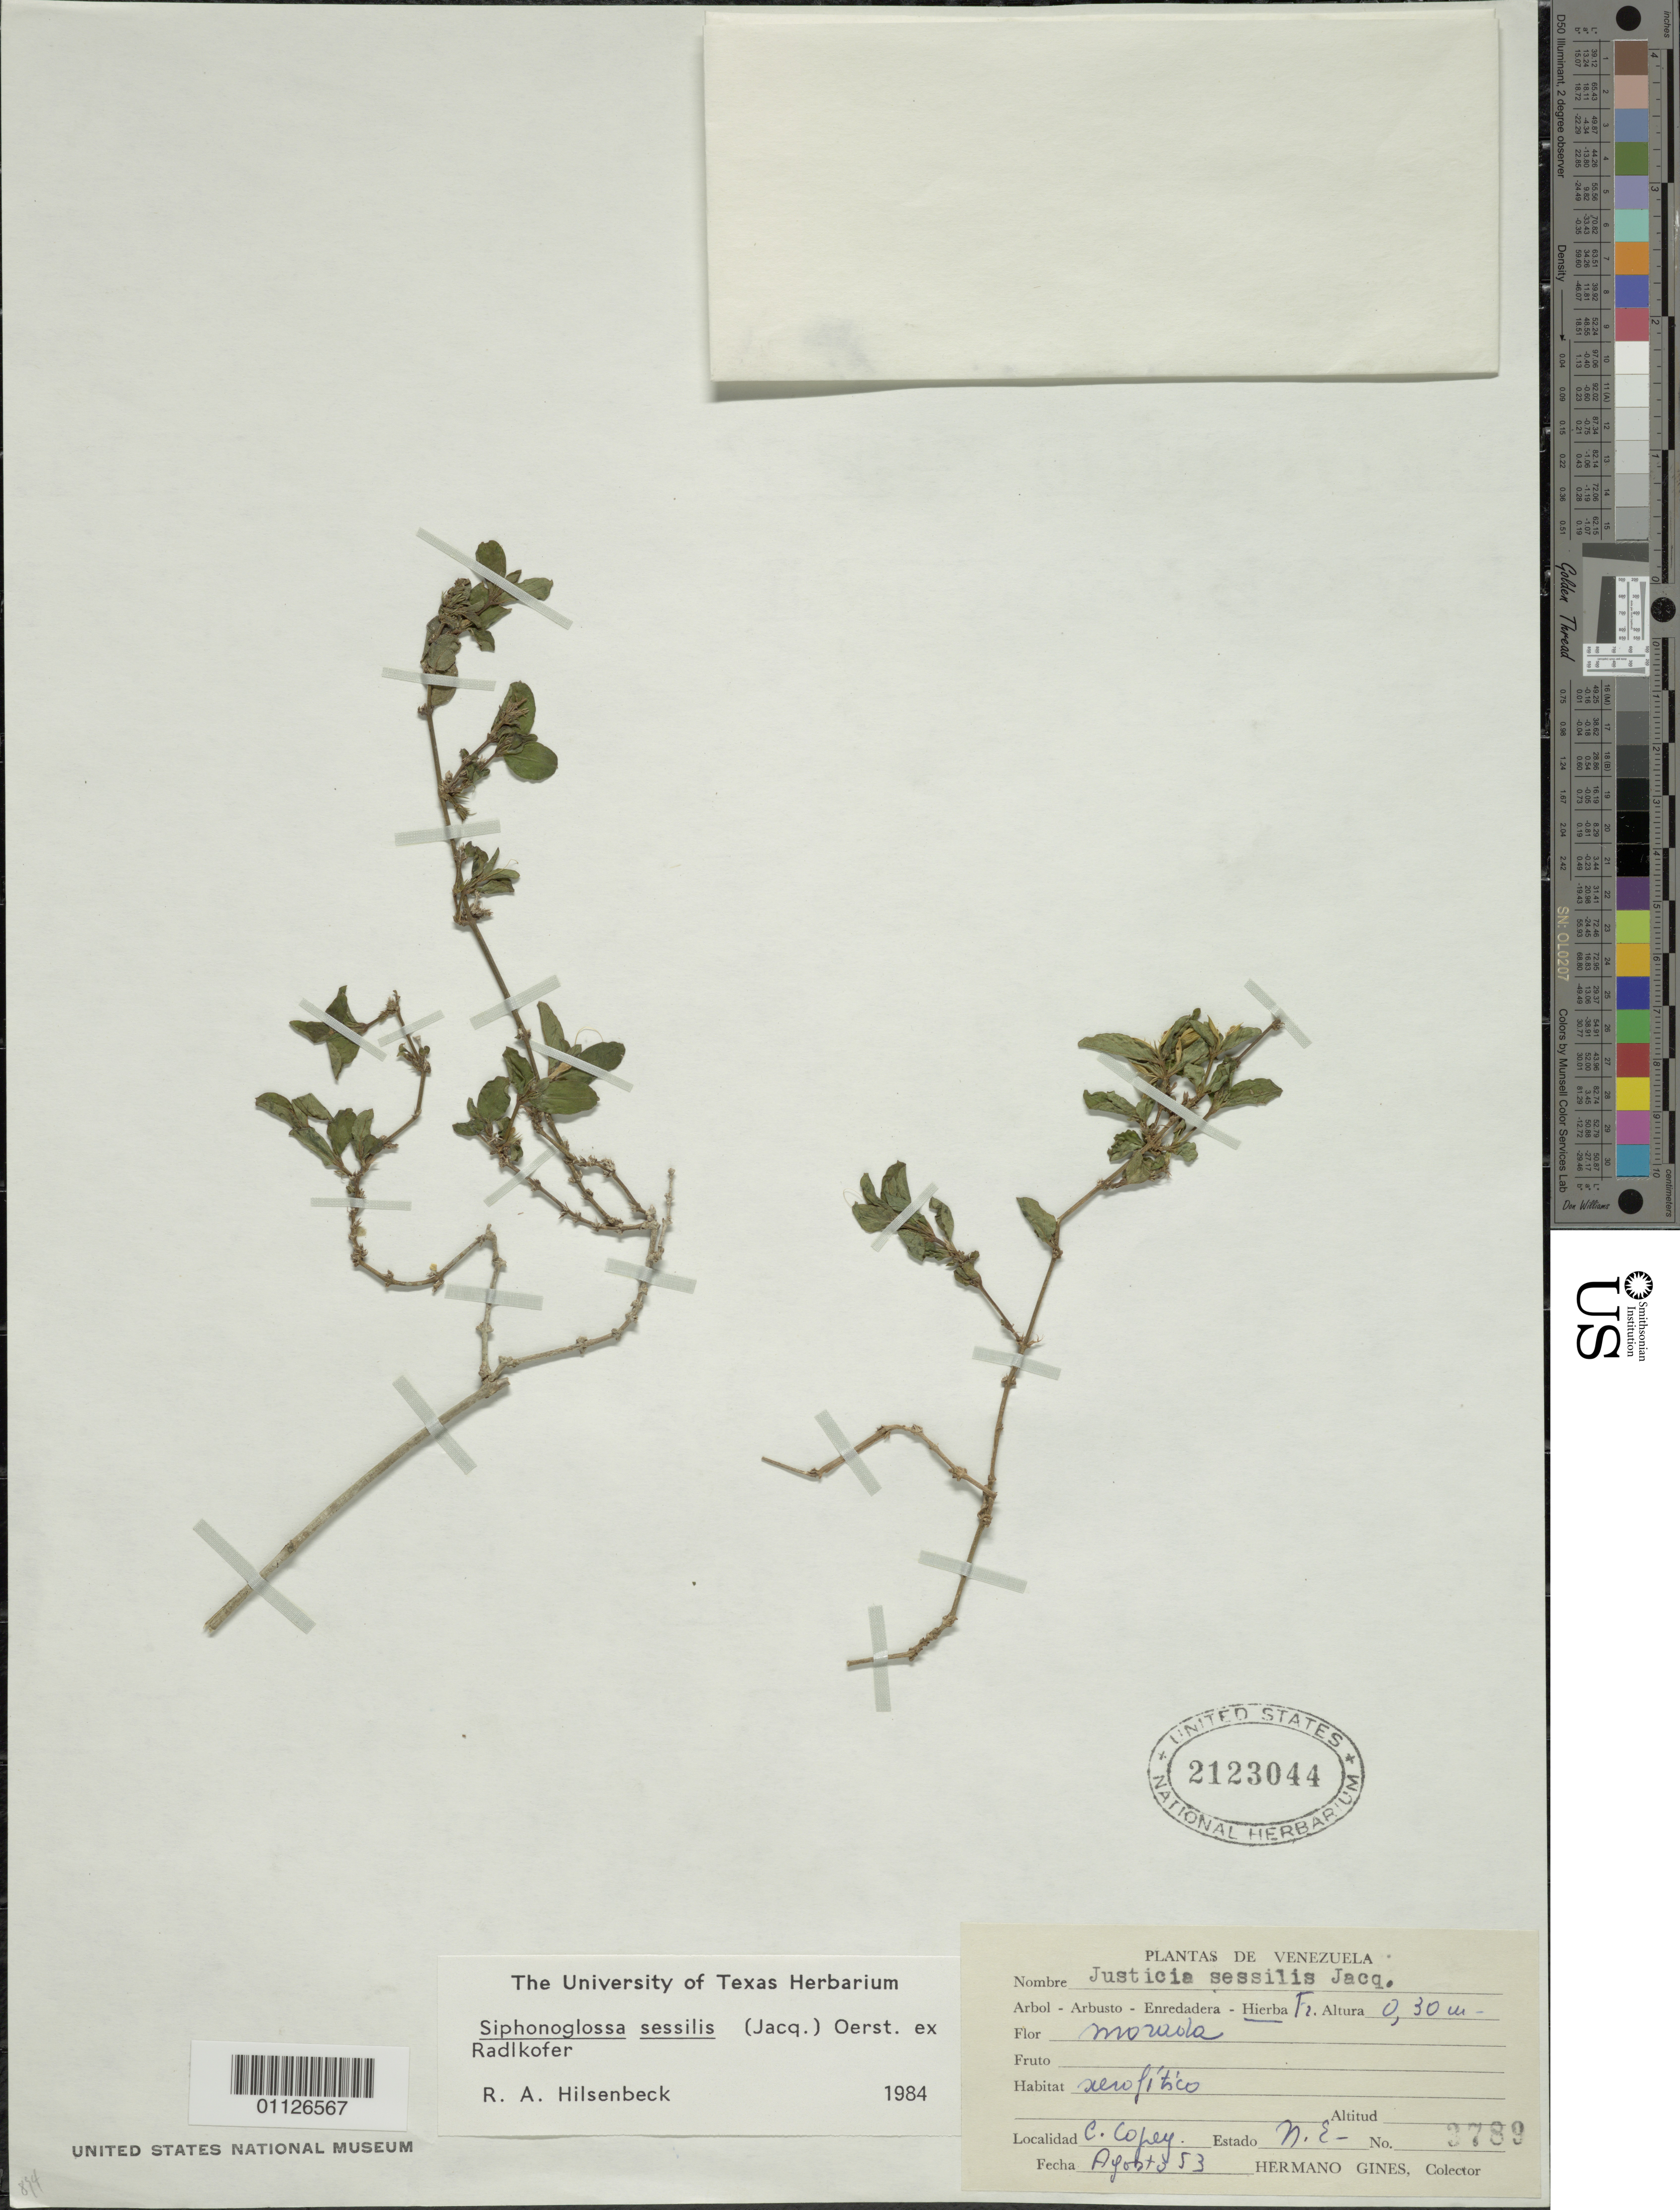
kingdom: Plantae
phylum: Tracheophyta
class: Magnoliopsida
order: Lamiales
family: Acanthaceae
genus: Justicia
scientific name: Justicia sessilis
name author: Jacq.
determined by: Fisher, Amanda, (LOB), California State University, Long Beach (UNITED STATES)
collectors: Bro. Gines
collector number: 3789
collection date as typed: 01 Aug 1953 to 31 Aug 1953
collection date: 1953-08-01/1953-08-31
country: Venezuela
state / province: Nueva Esparta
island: Margarita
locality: Cerro Copey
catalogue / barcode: US 2123044